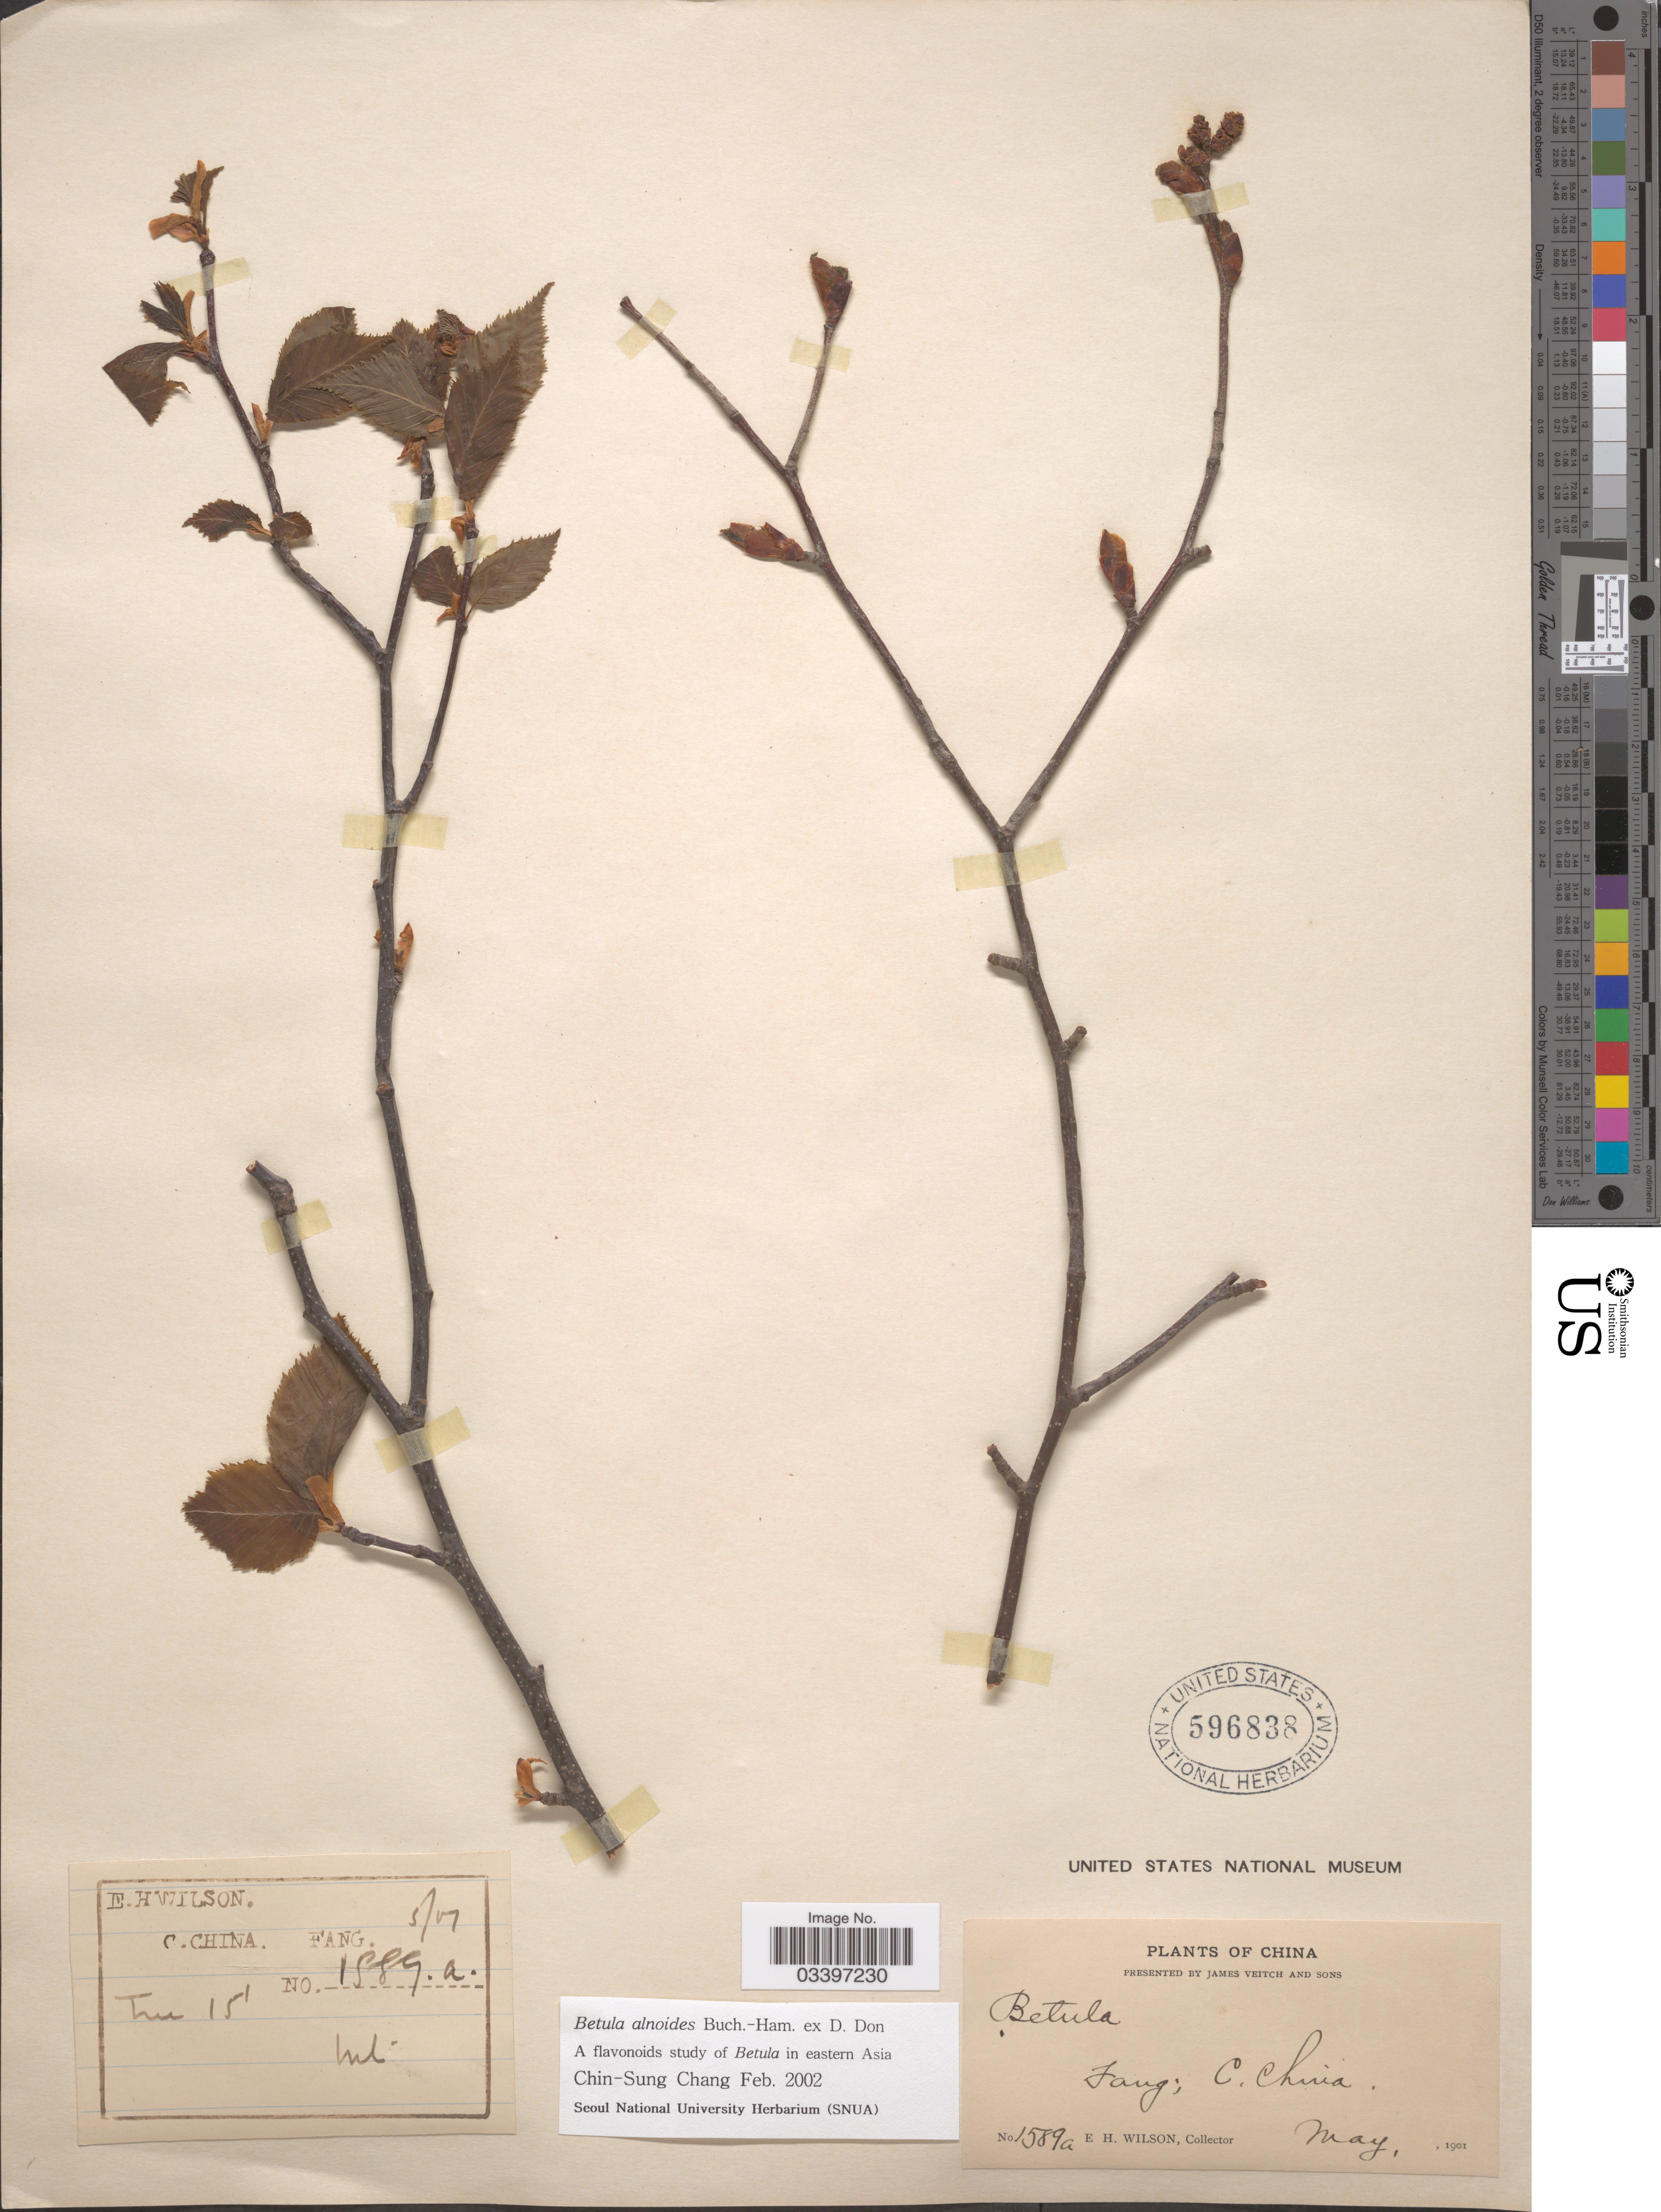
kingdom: Plantae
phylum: Tracheophyta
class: Magnoliopsida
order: Fagales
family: Betulaceae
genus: Betula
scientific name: Betula alnoides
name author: Buch.-Ham. ex D. Don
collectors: E. Wilson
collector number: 1589 a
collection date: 1901-05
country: China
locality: C. China, Fang.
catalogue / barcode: US 596838